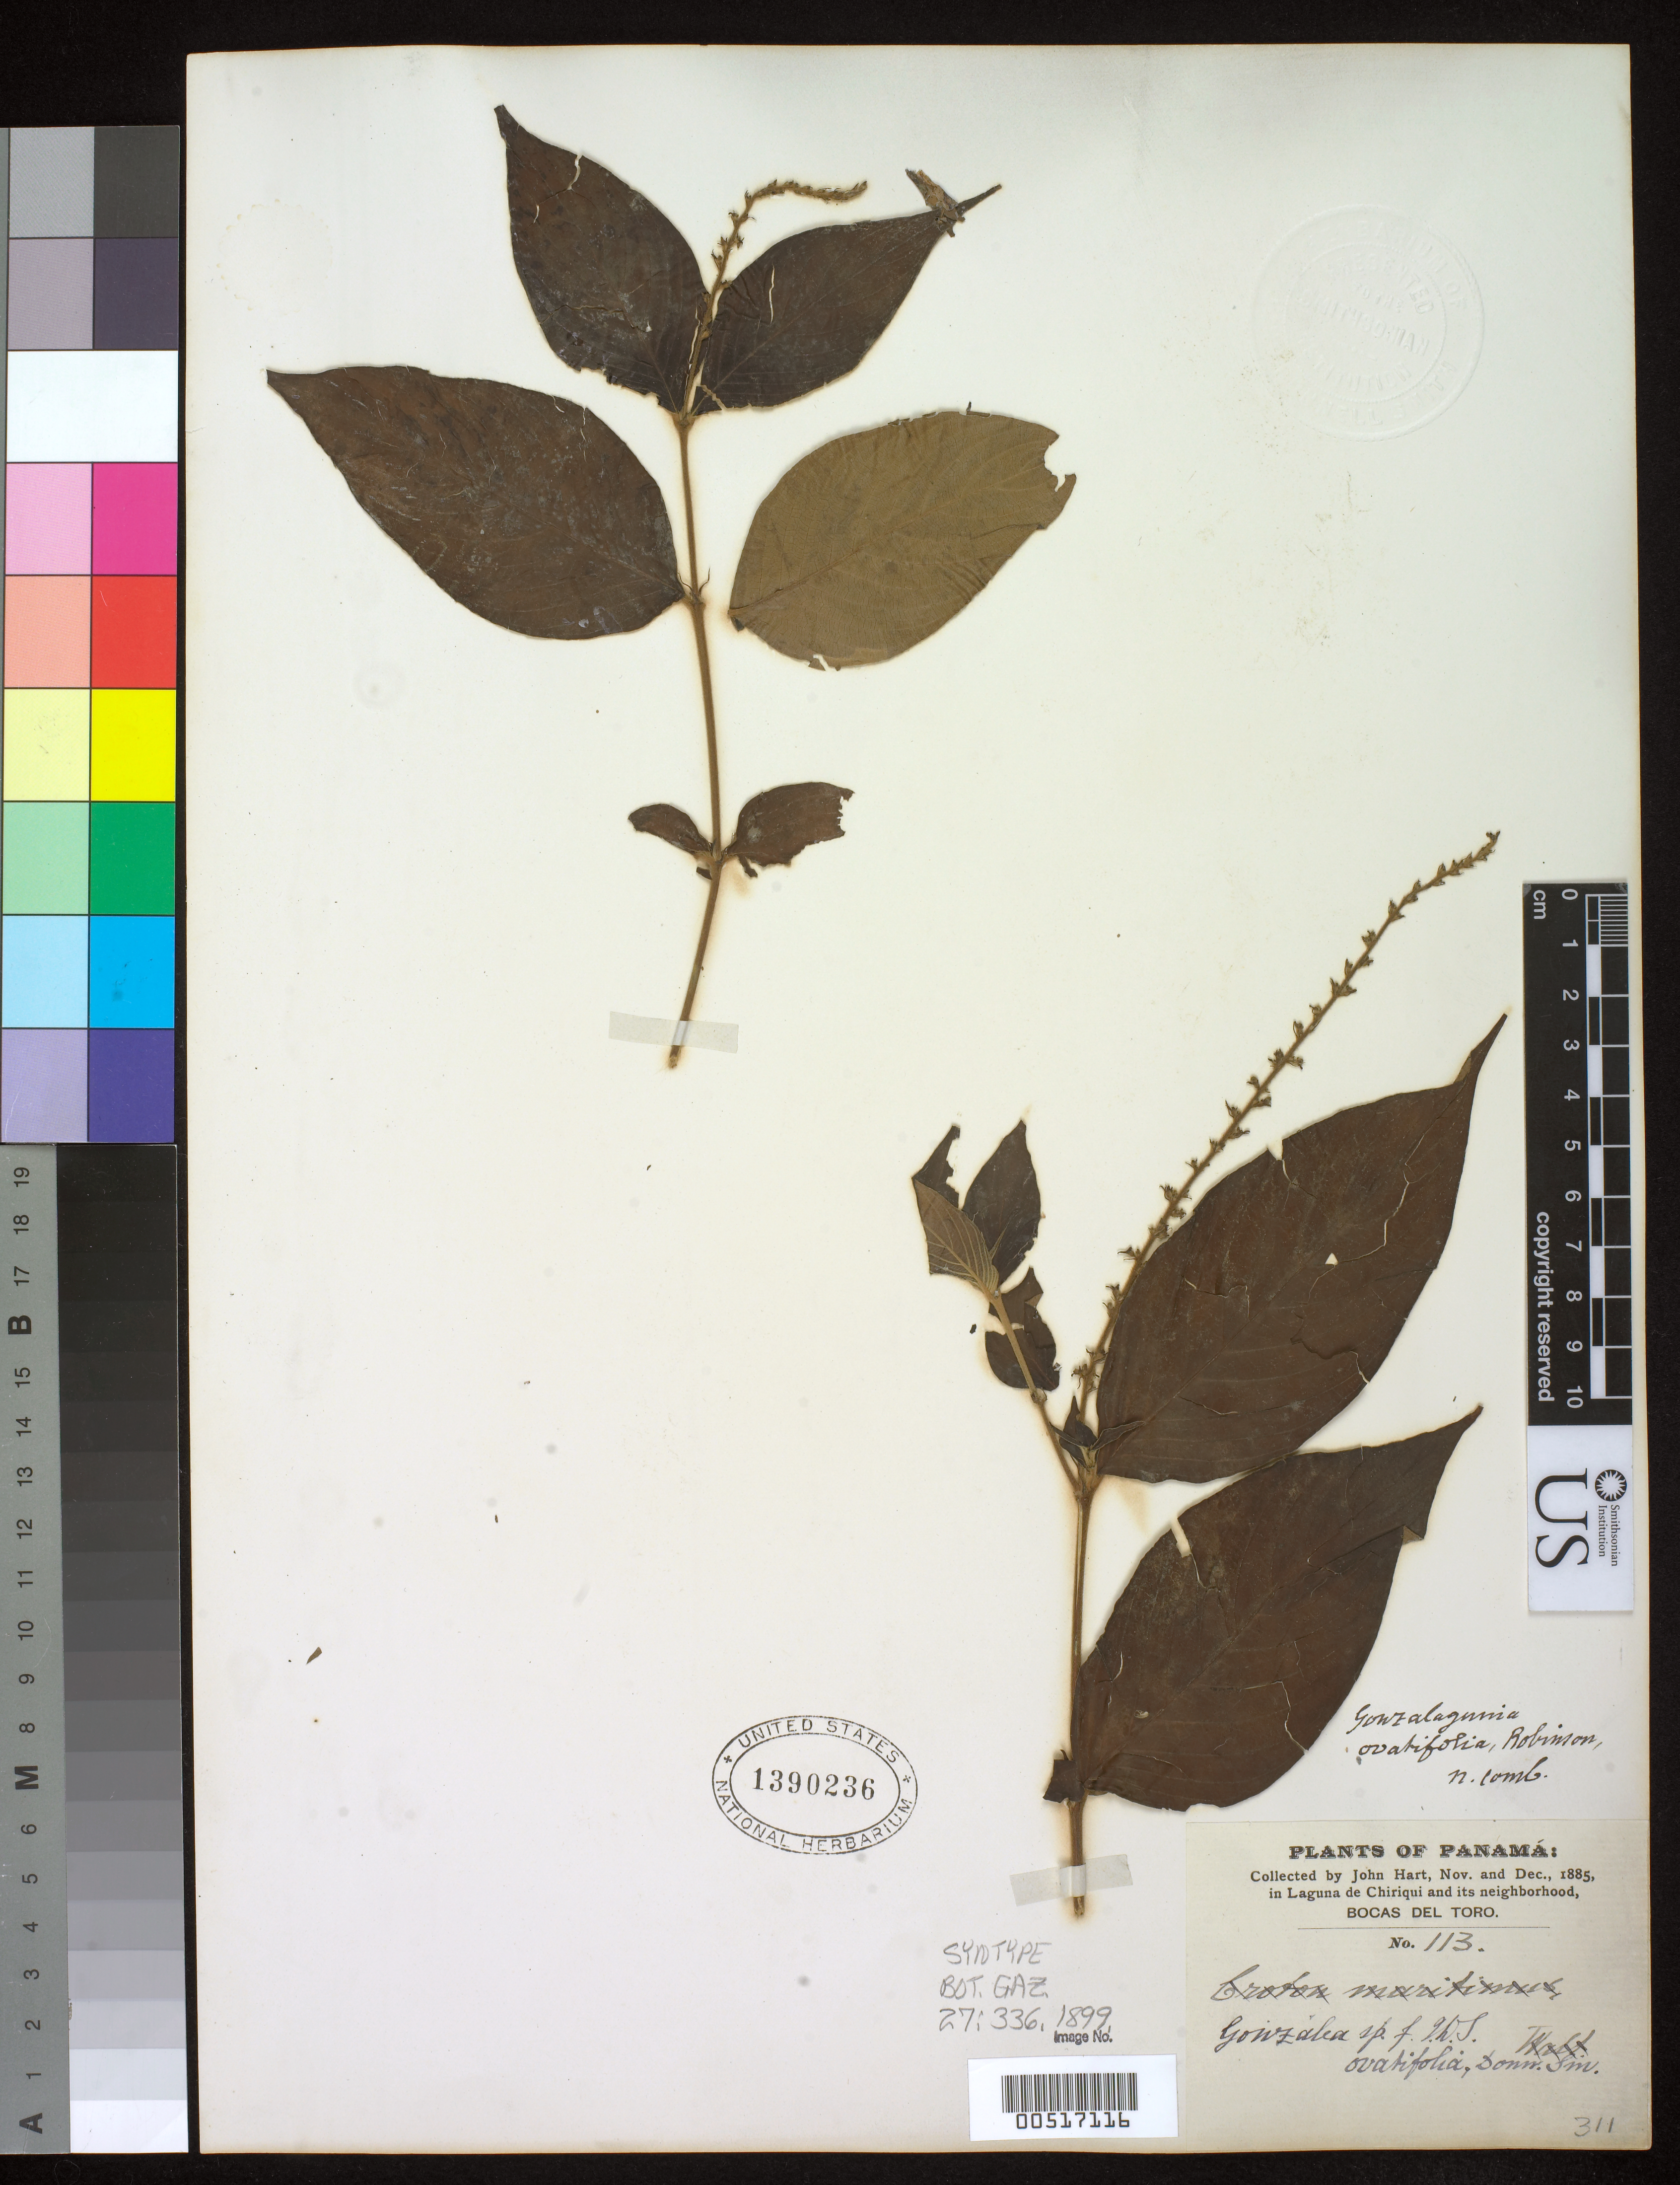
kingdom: Plantae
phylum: Tracheophyta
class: Magnoliopsida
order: Gentianales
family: Rubiaceae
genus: Gonzalea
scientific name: Gonzalea ovatifolia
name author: Donn. Sm.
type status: Syntype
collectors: J. Hart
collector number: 113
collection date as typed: Nov 1885 to -- Dec 1885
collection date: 1885-11/1885-12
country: Panama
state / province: Bocas del Toro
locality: Laguna de Chiriqui & its neighborhood.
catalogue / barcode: US 1390236